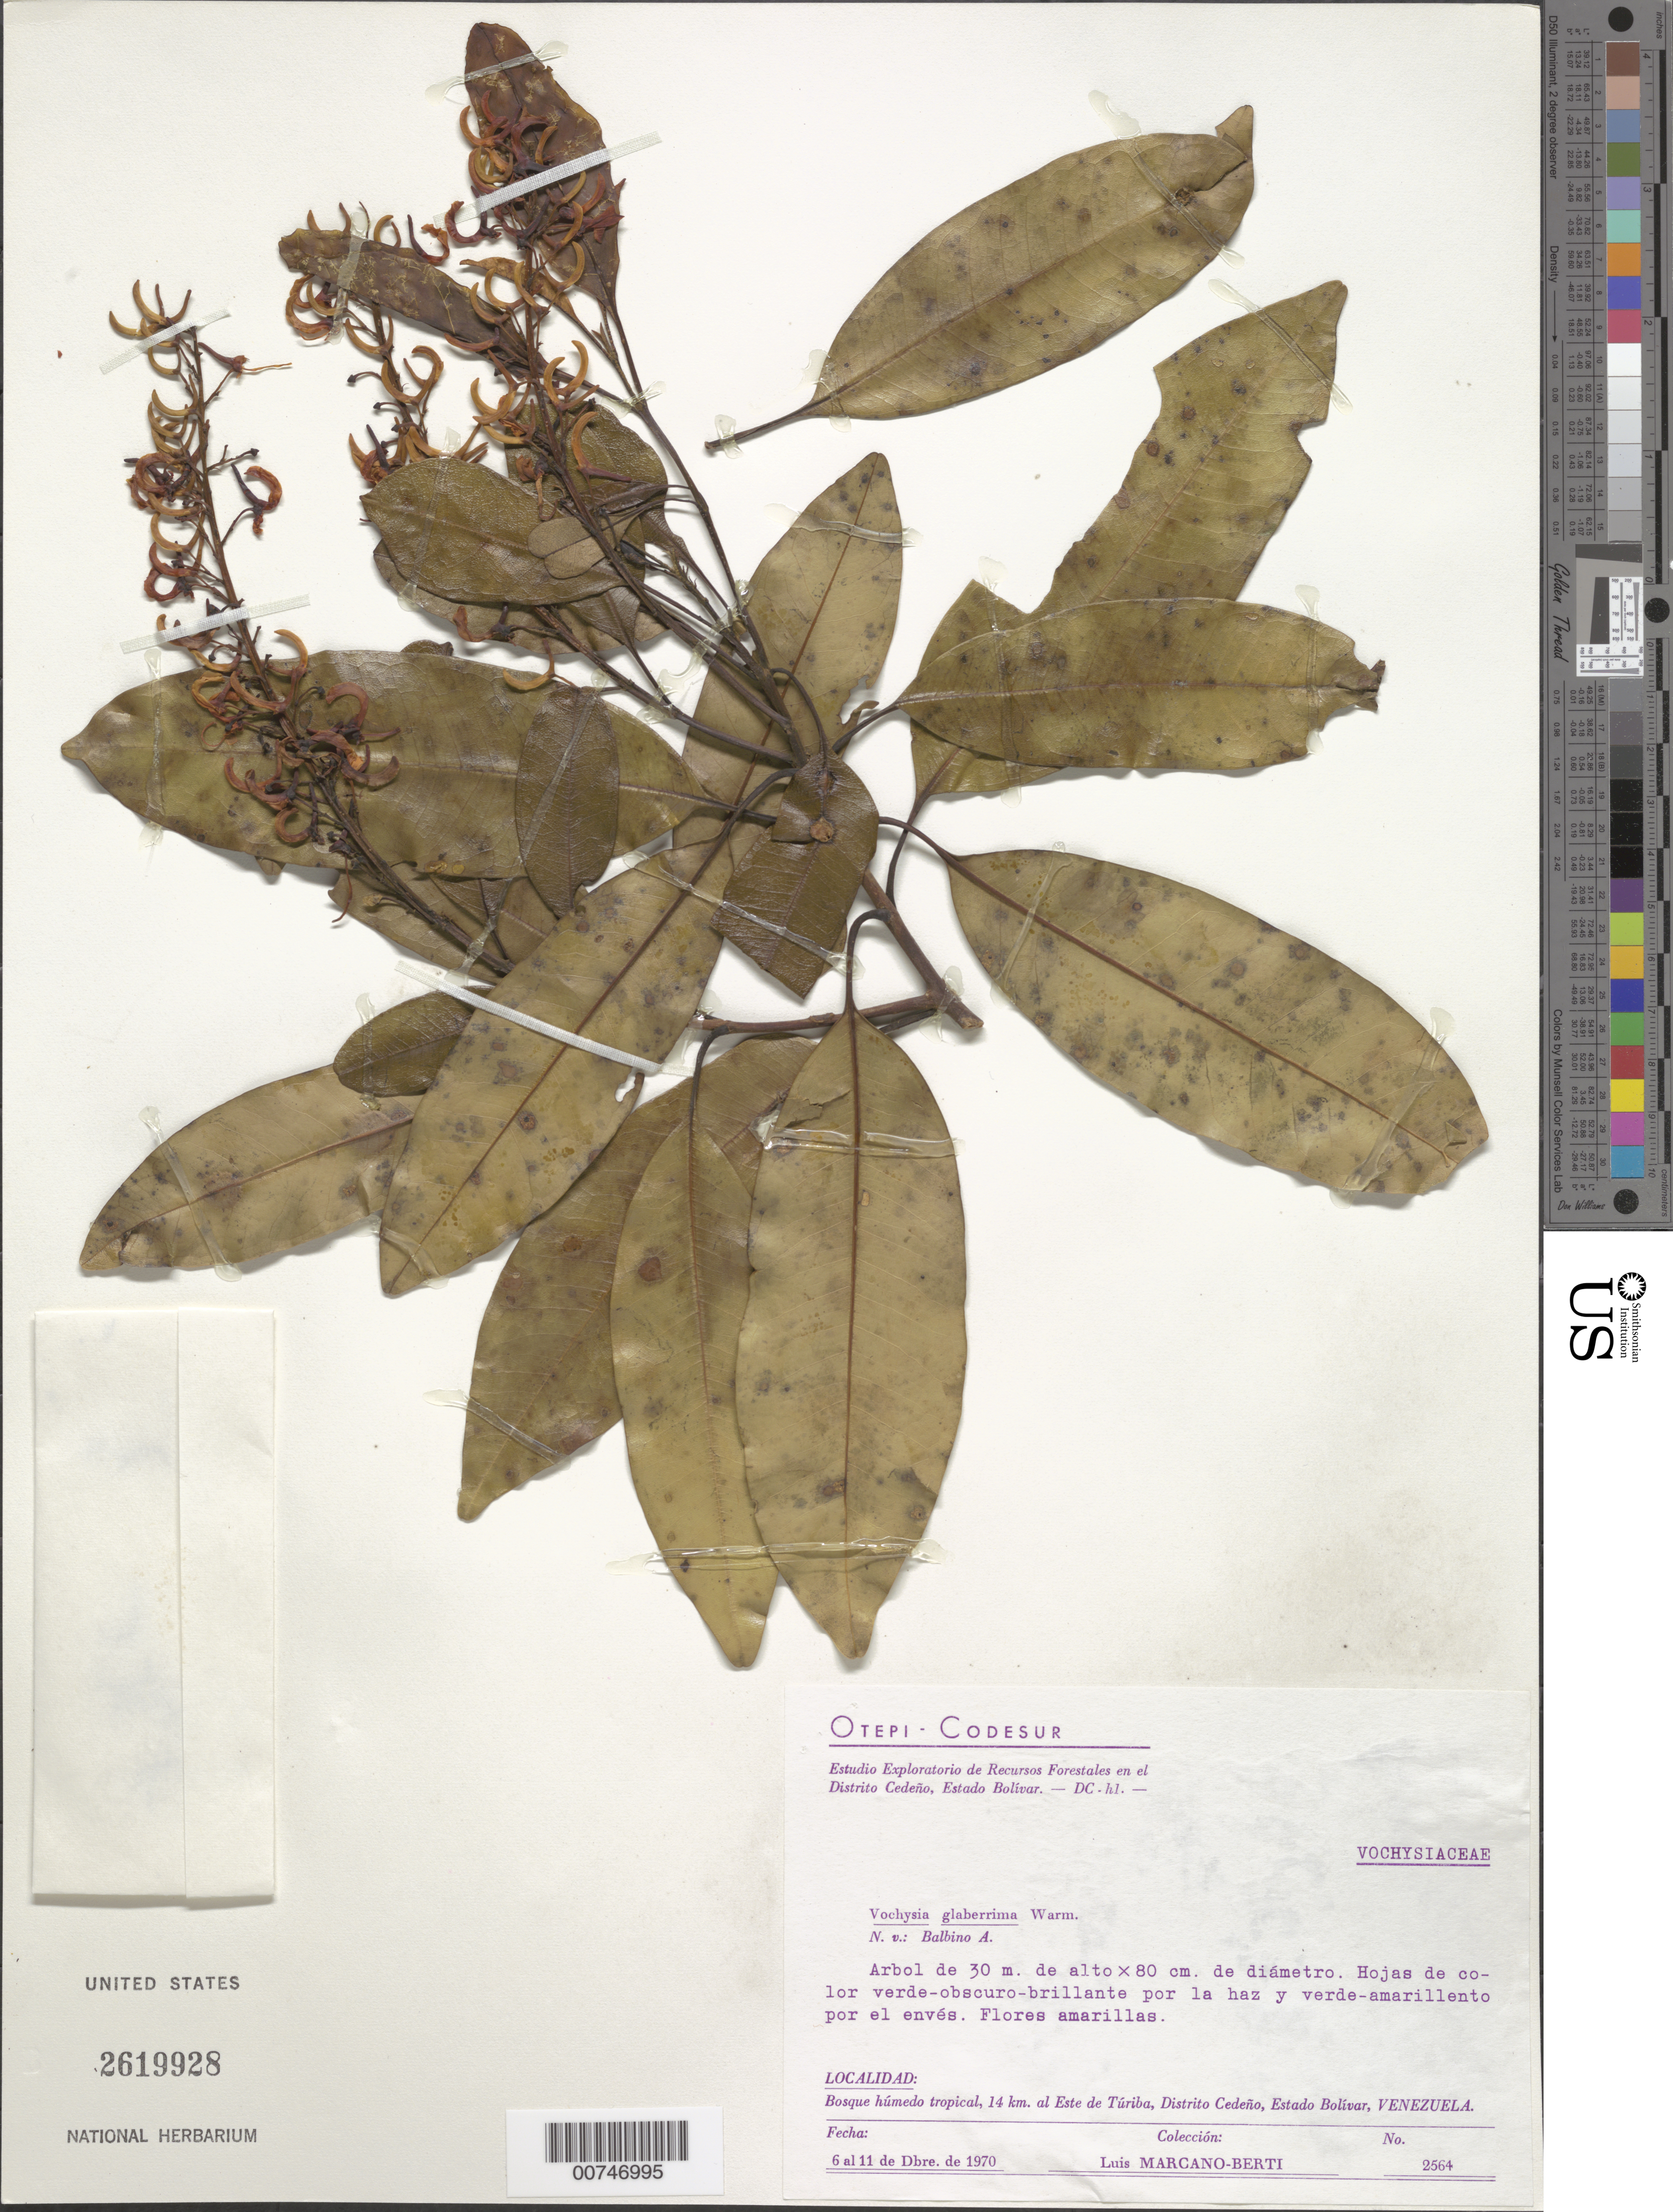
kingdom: Plantae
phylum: Tracheophyta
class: Magnoliopsida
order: Myrtales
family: Vochysiaceae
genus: Vochysia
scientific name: Vochysia glaberrima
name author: Warm.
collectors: L. Marcano-Berti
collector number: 2564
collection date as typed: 6-Dec-70 to 11-Dec-70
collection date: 1970-12-06/1970-12-11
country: Venezuela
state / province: Bolívar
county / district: Cedeño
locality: Turiba, 14 km E of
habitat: Tropical wet forest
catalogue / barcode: US 2619928